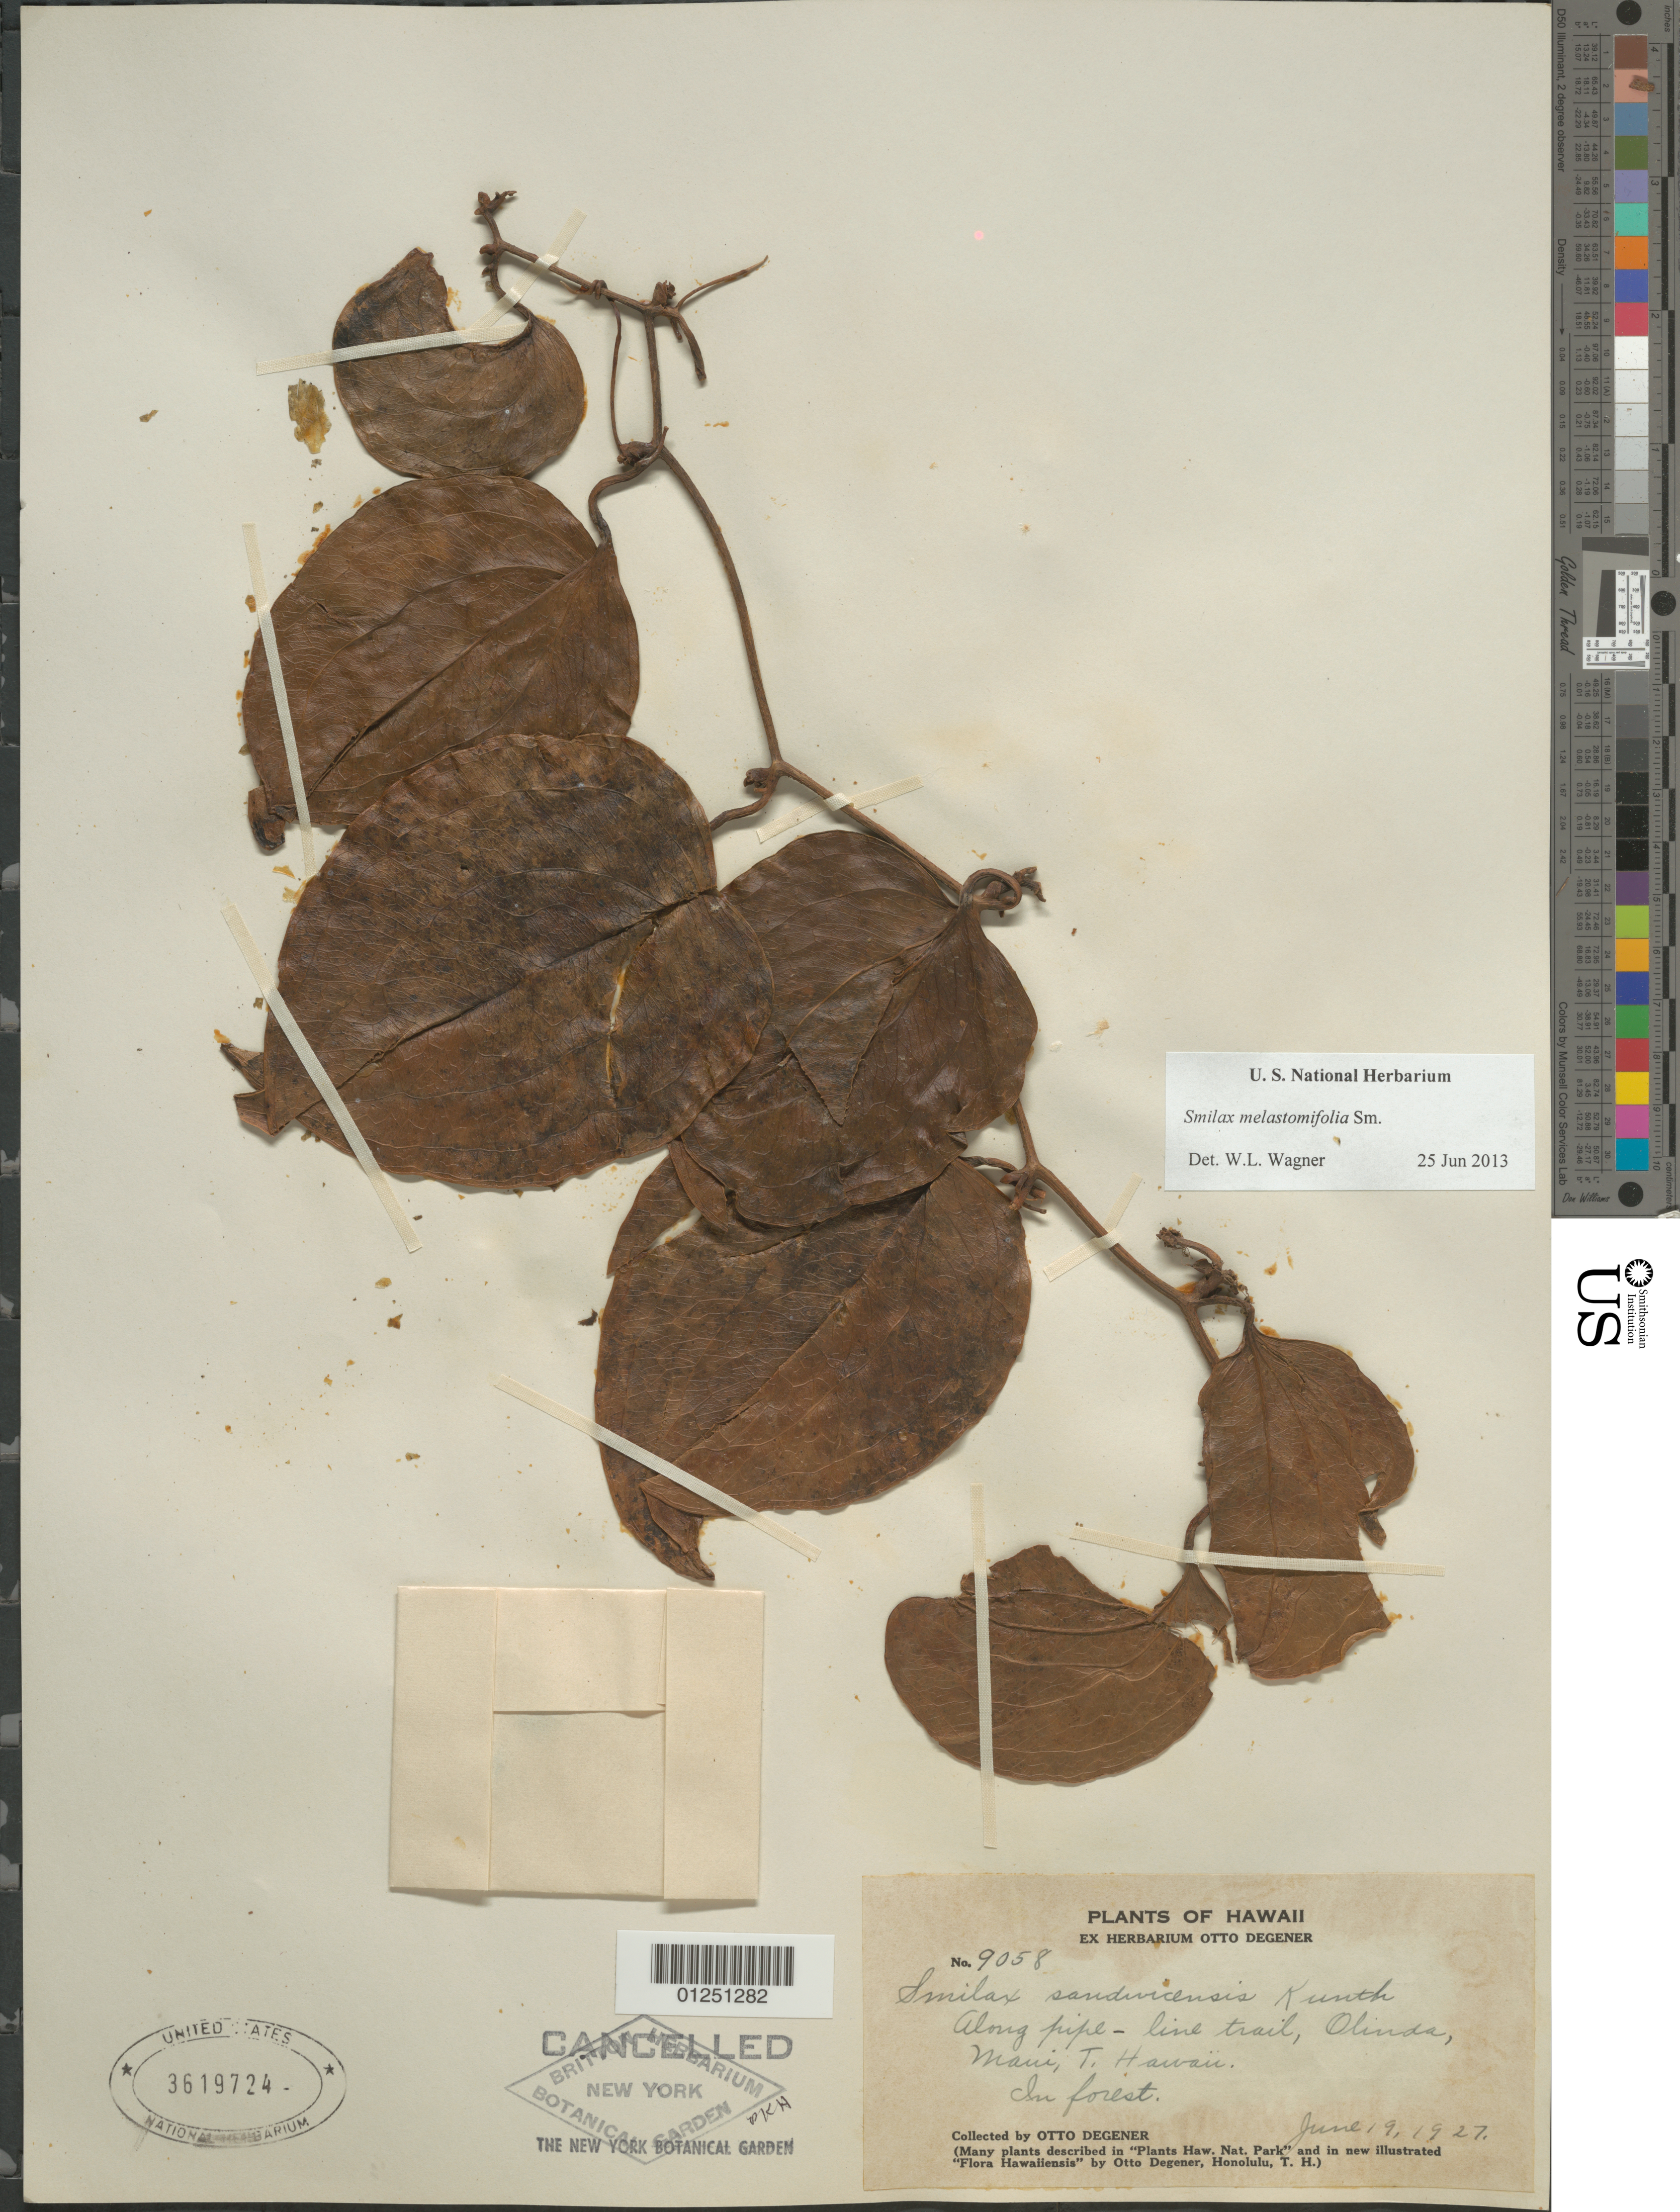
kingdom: Plantae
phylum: Tracheophyta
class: Liliopsida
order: Liliales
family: Smilacaceae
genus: Smilax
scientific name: Smilax melastomifolia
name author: Sm.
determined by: Wagner, W. L., (BOT), Smithsonian Institution - National Museum of Natural History (UNITED STATES)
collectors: O. Degener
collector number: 2058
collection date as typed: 19 Jun 1927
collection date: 1927-06-19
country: United States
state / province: Hawaii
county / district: Maui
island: Maui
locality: Along pipe-line trail, Olinda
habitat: Forest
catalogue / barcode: US 3619724